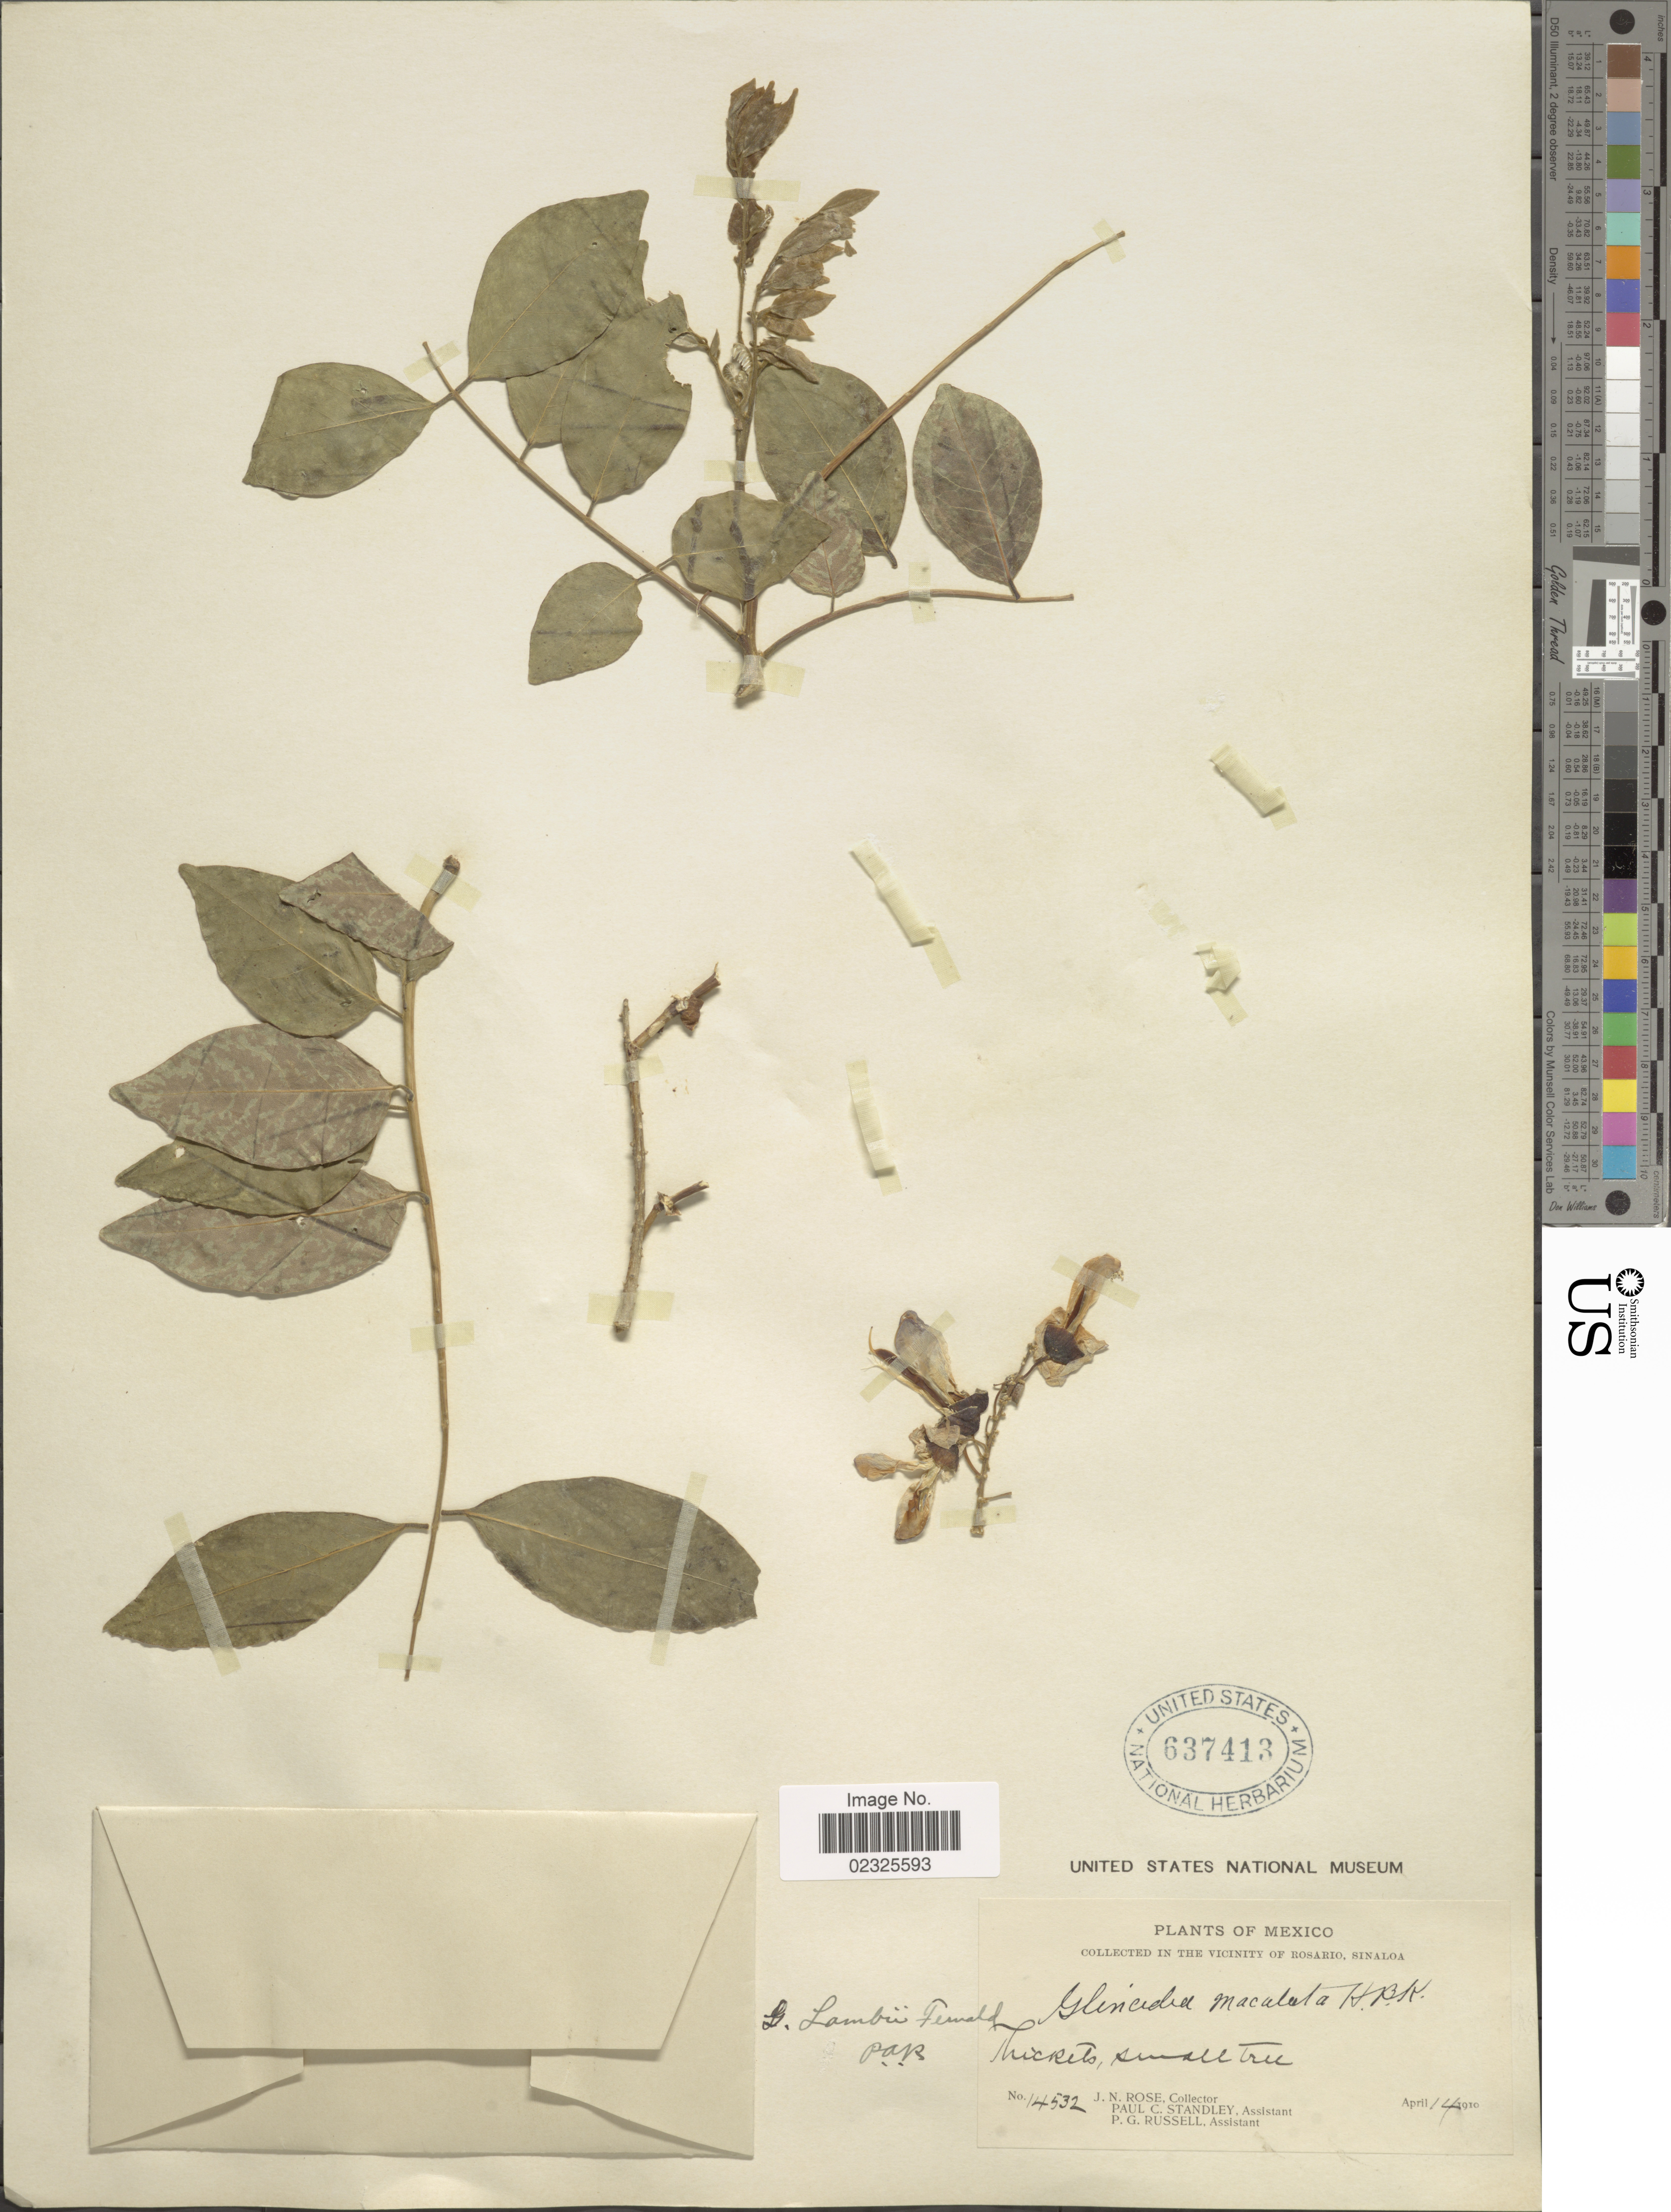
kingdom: Plantae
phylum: Tracheophyta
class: Magnoliopsida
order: Fabales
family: Fabaceae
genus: Gliricidia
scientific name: Gliricidia sepium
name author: (Jacq.) Kunth ex Walp.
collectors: J. N. Rose, P. C. Standley & P. G. Russell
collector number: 14532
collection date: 1910-04-14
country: Mexico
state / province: Sinaloa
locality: Rosario, thickets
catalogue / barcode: US 637413